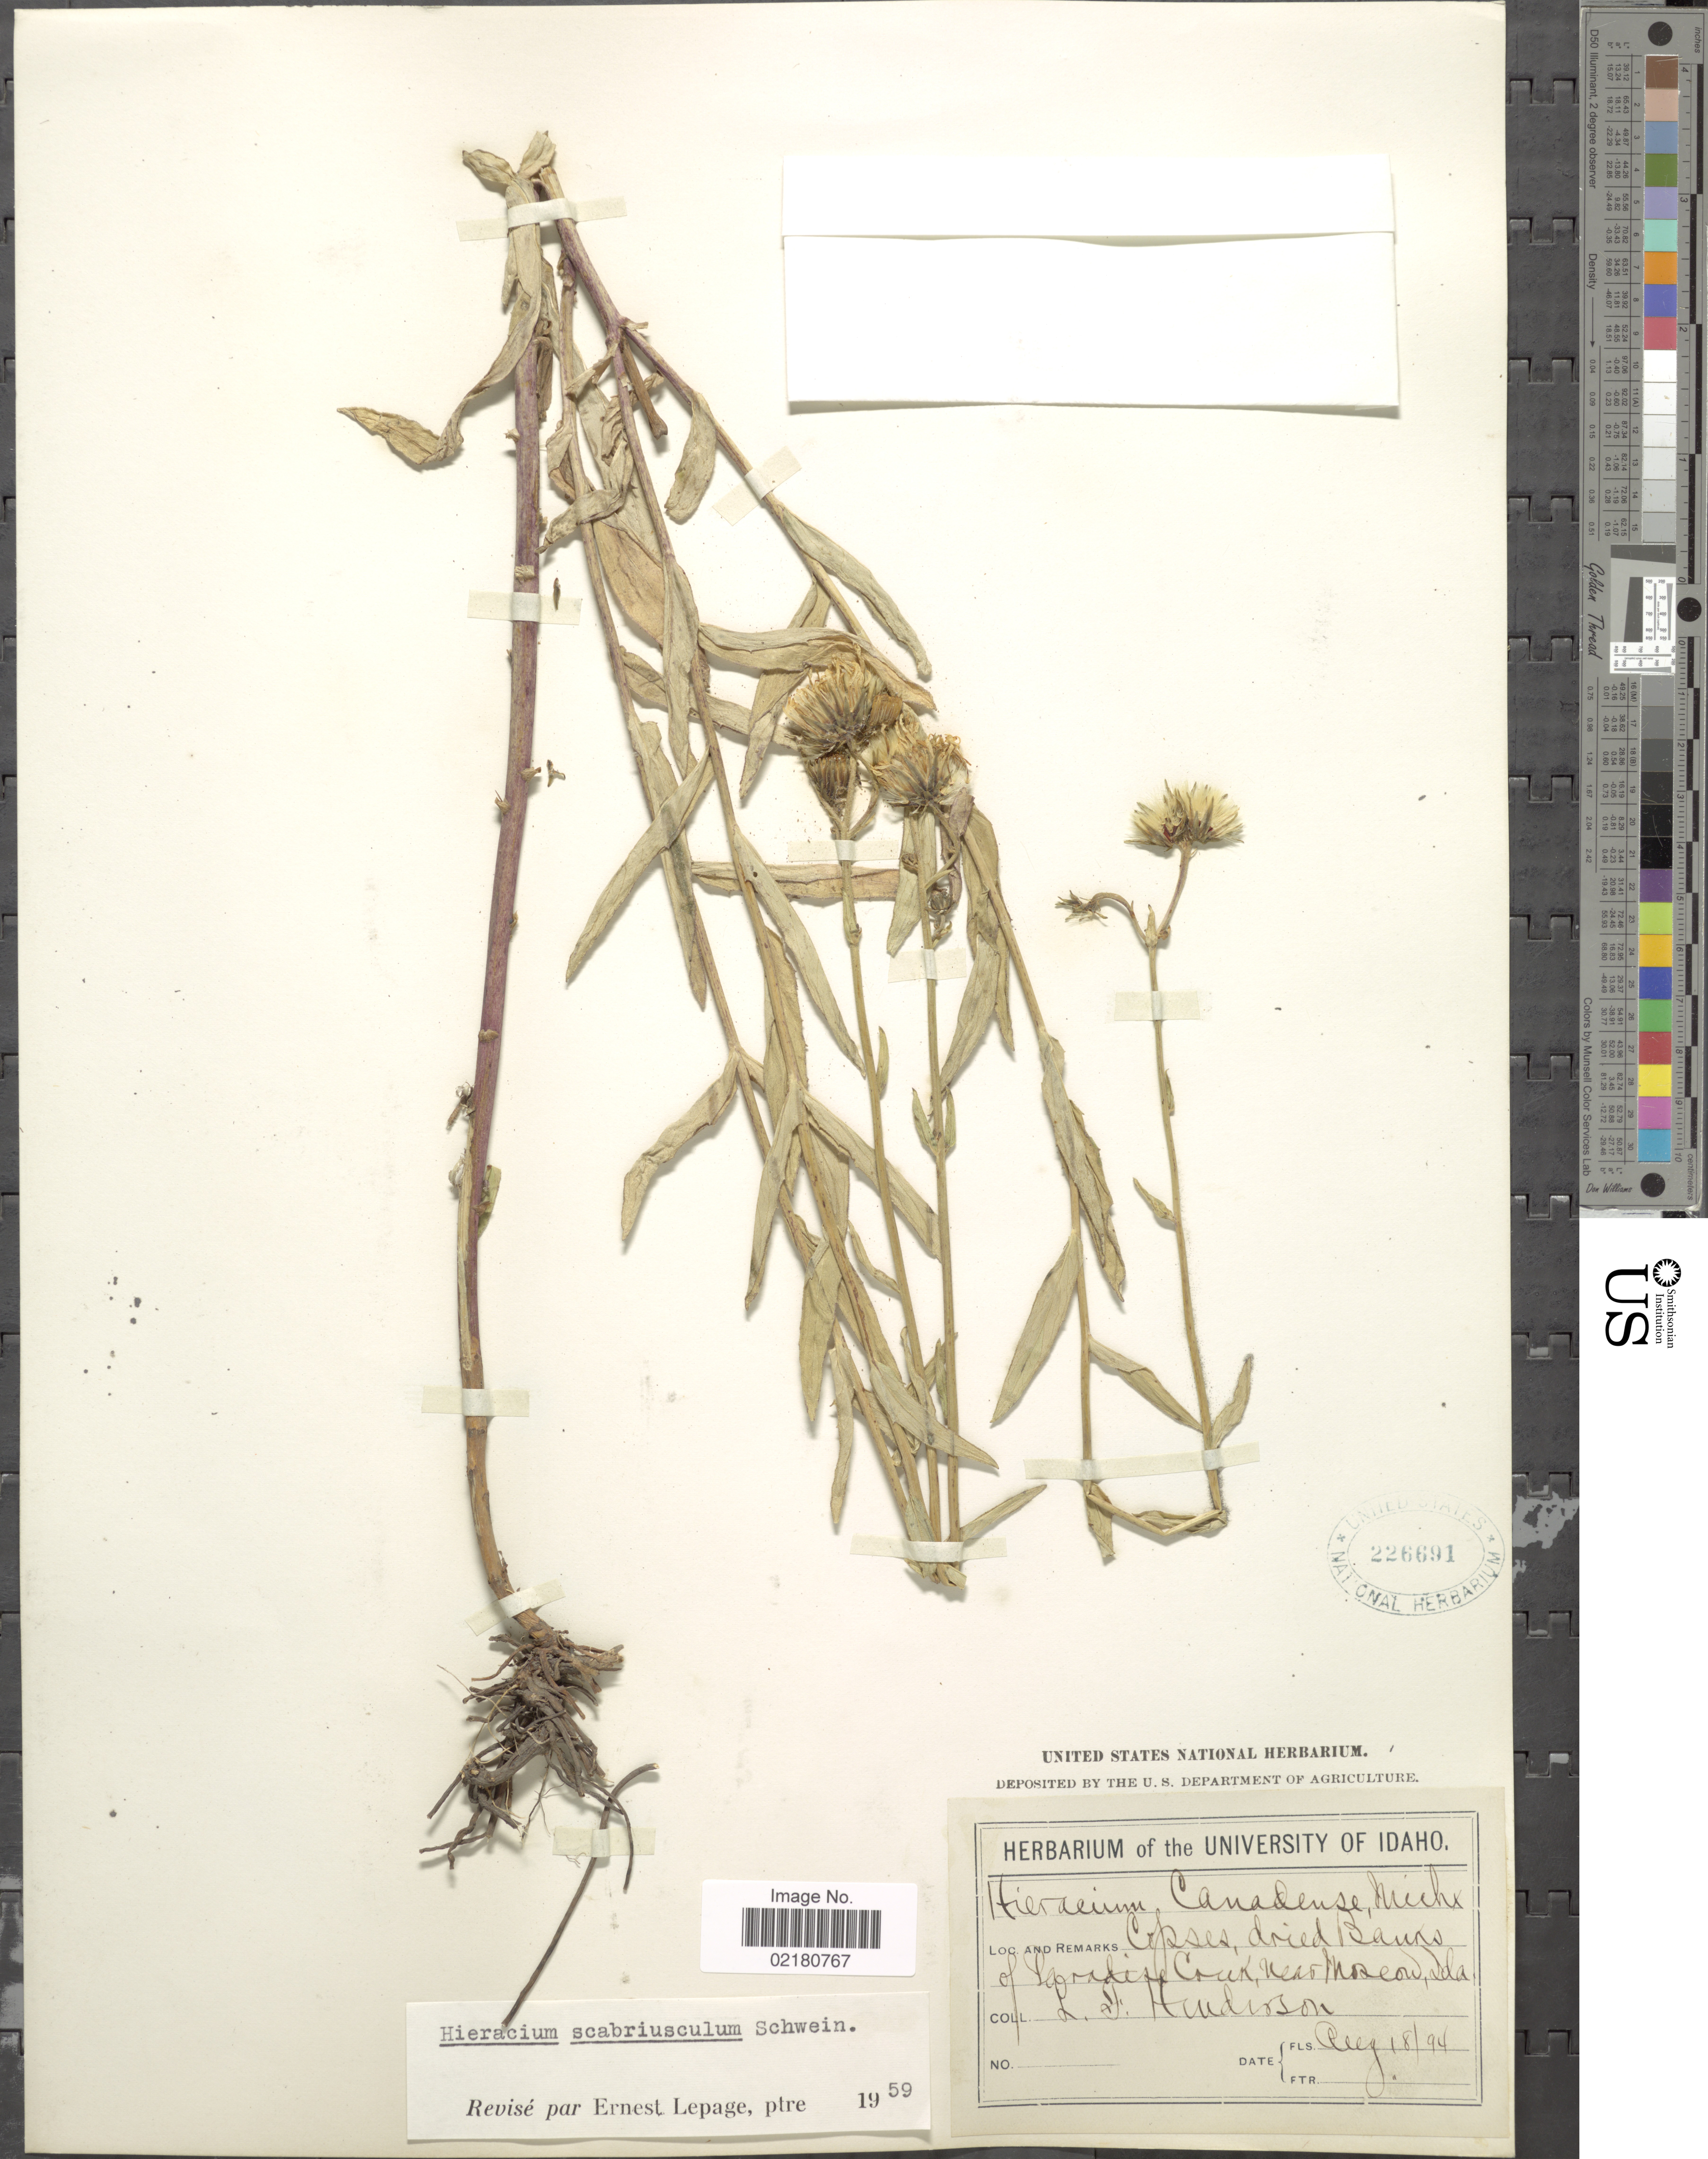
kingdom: Plantae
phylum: Tracheophyta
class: Magnoliopsida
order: Asterales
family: Asteraceae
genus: Hieracium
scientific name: Hieracium umbellatum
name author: L.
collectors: L. Huderson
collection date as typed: Transcribed d/m/y: 18/8/94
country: United States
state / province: Idaho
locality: Dried banks of Paradise Creek, near Moscow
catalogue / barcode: US 226691